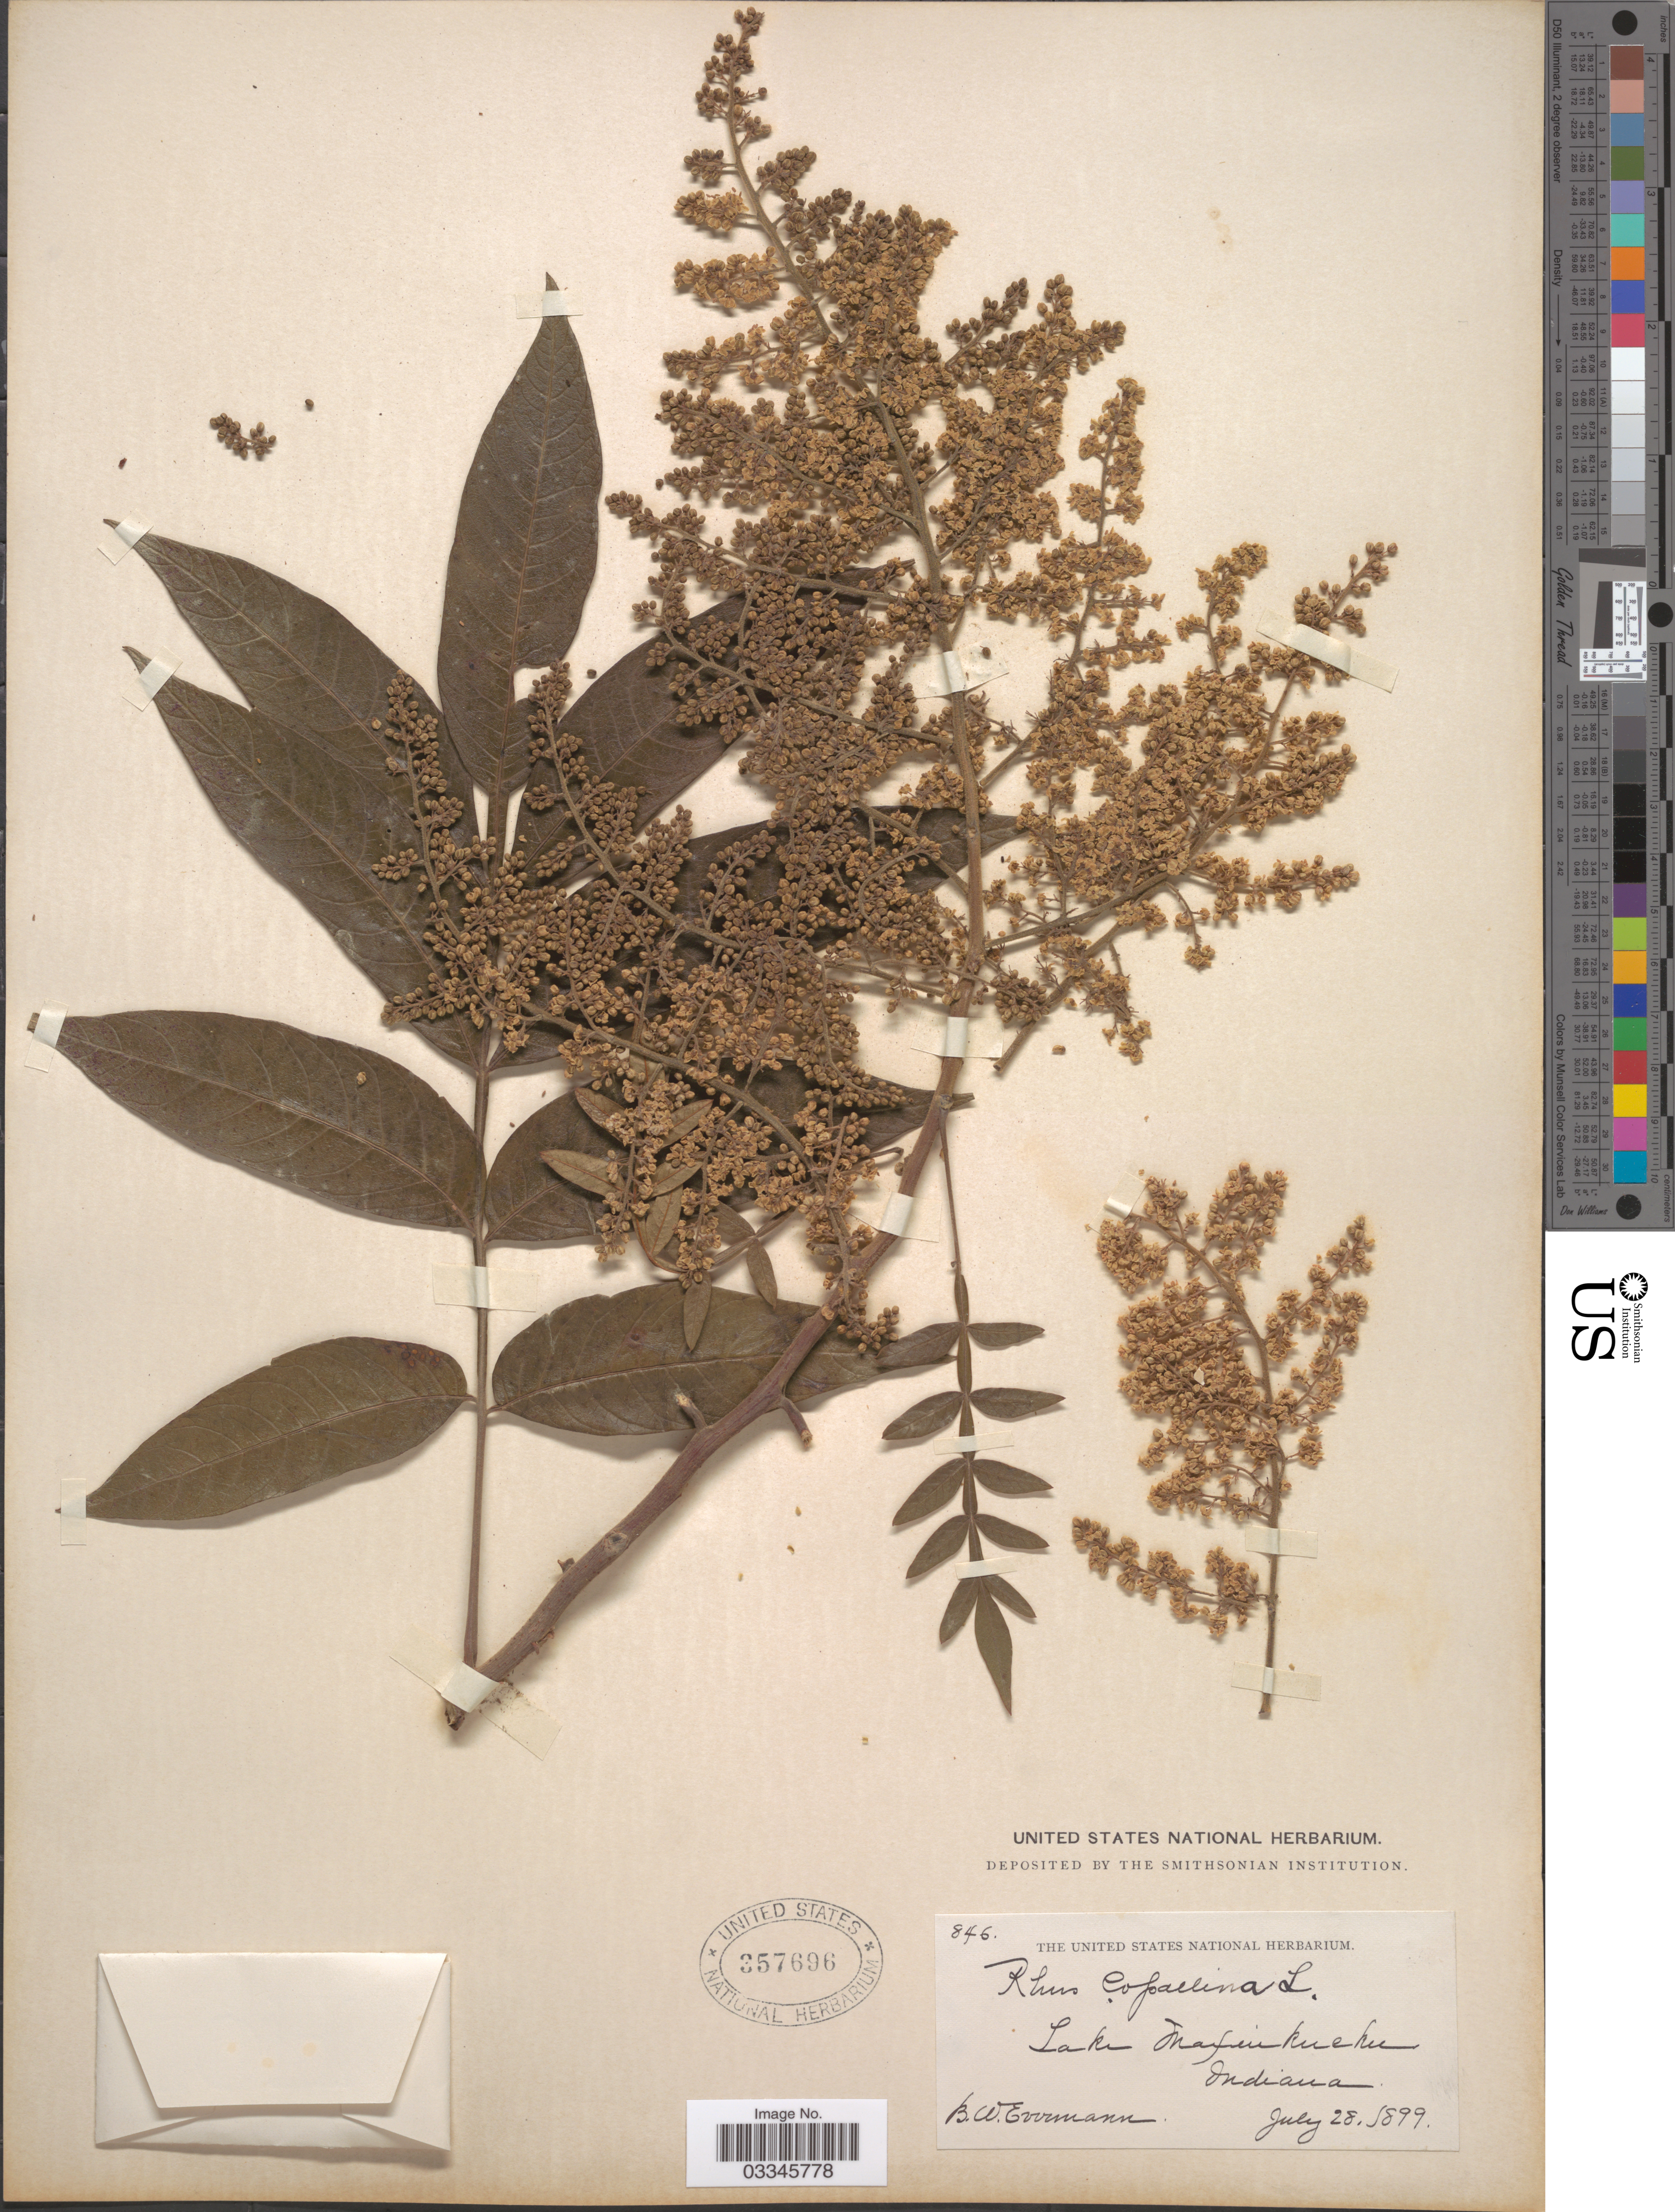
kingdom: Plantae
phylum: Tracheophyta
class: Magnoliopsida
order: Sapindales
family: Anacardiaceae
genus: Rhus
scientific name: Rhus copallinum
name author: L.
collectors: B. W. Evermann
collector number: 846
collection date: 1899-07-28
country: United States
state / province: Indiana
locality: Lake Maxinkuckee.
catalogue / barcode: US 357696